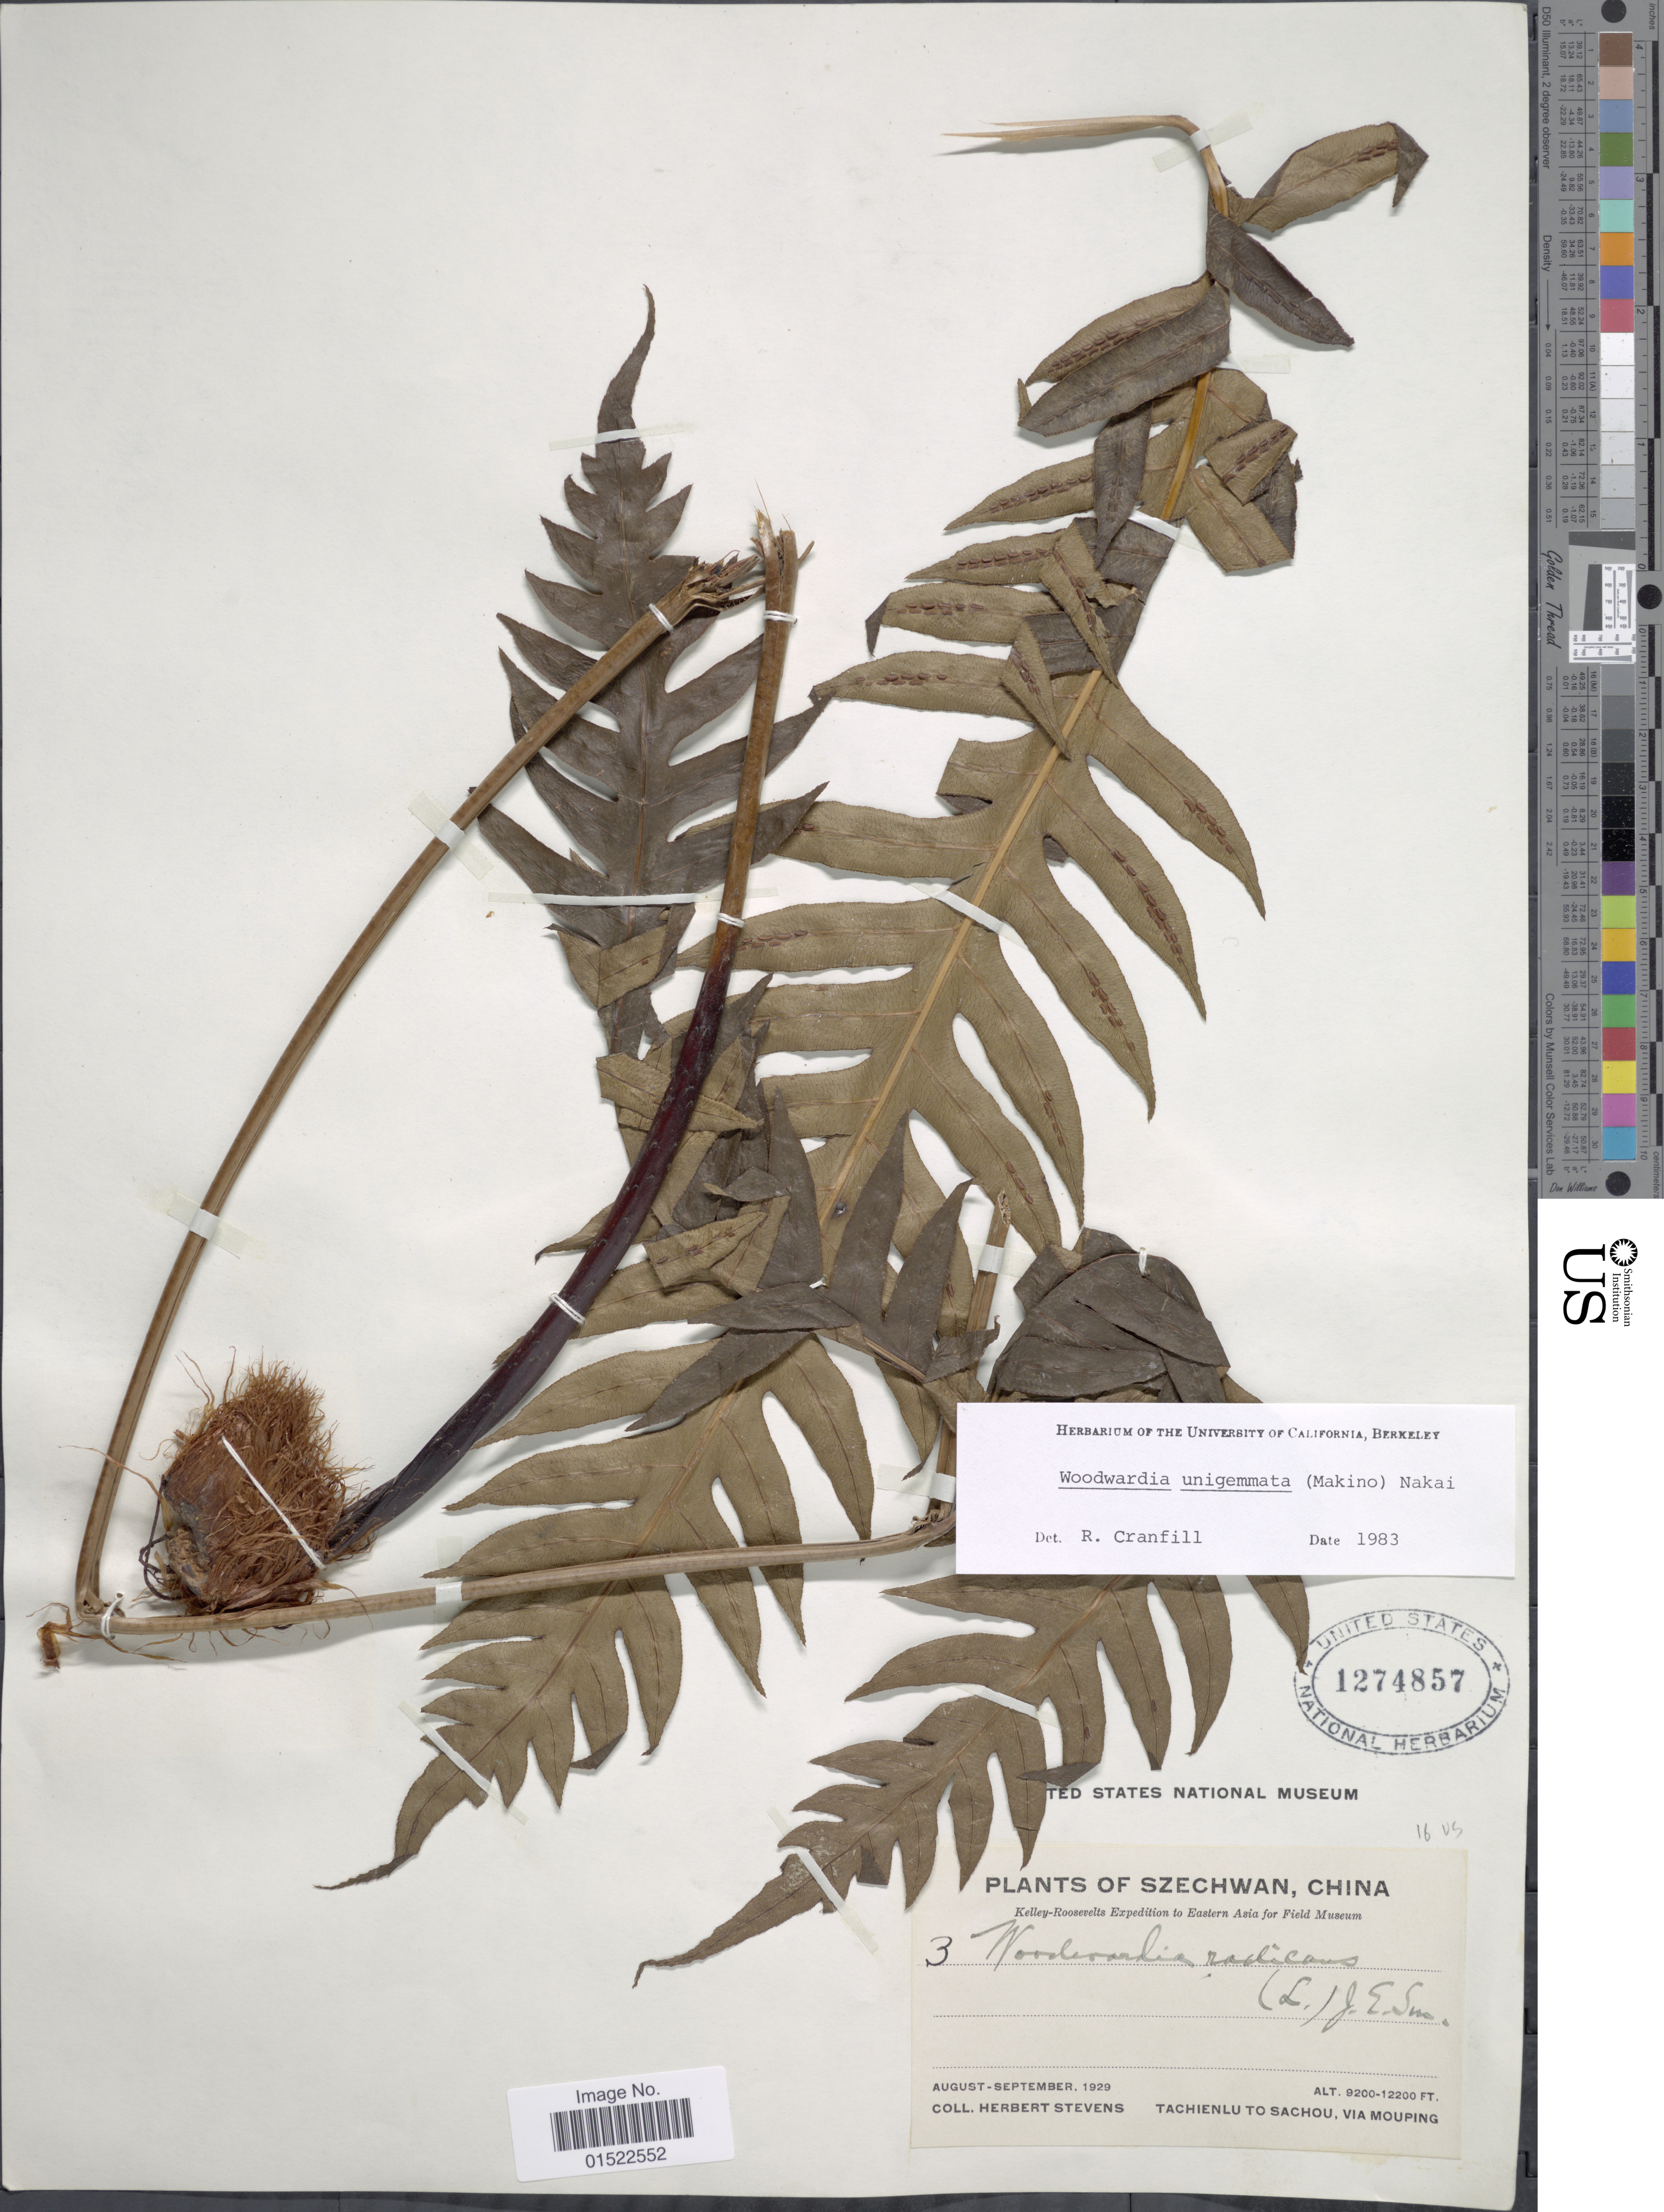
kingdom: Plantae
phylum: Tracheophyta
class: Polypodiopsida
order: Polypodiales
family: Blechnaceae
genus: Woodwardia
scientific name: Woodwardia unigemmata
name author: (Makino) Nakai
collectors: H. Stevens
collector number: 3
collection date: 1929-08/1929-09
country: China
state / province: Sichuan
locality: Szechwan, Tachienlu to Sachou, via Mouping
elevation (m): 2804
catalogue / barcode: US 1274857